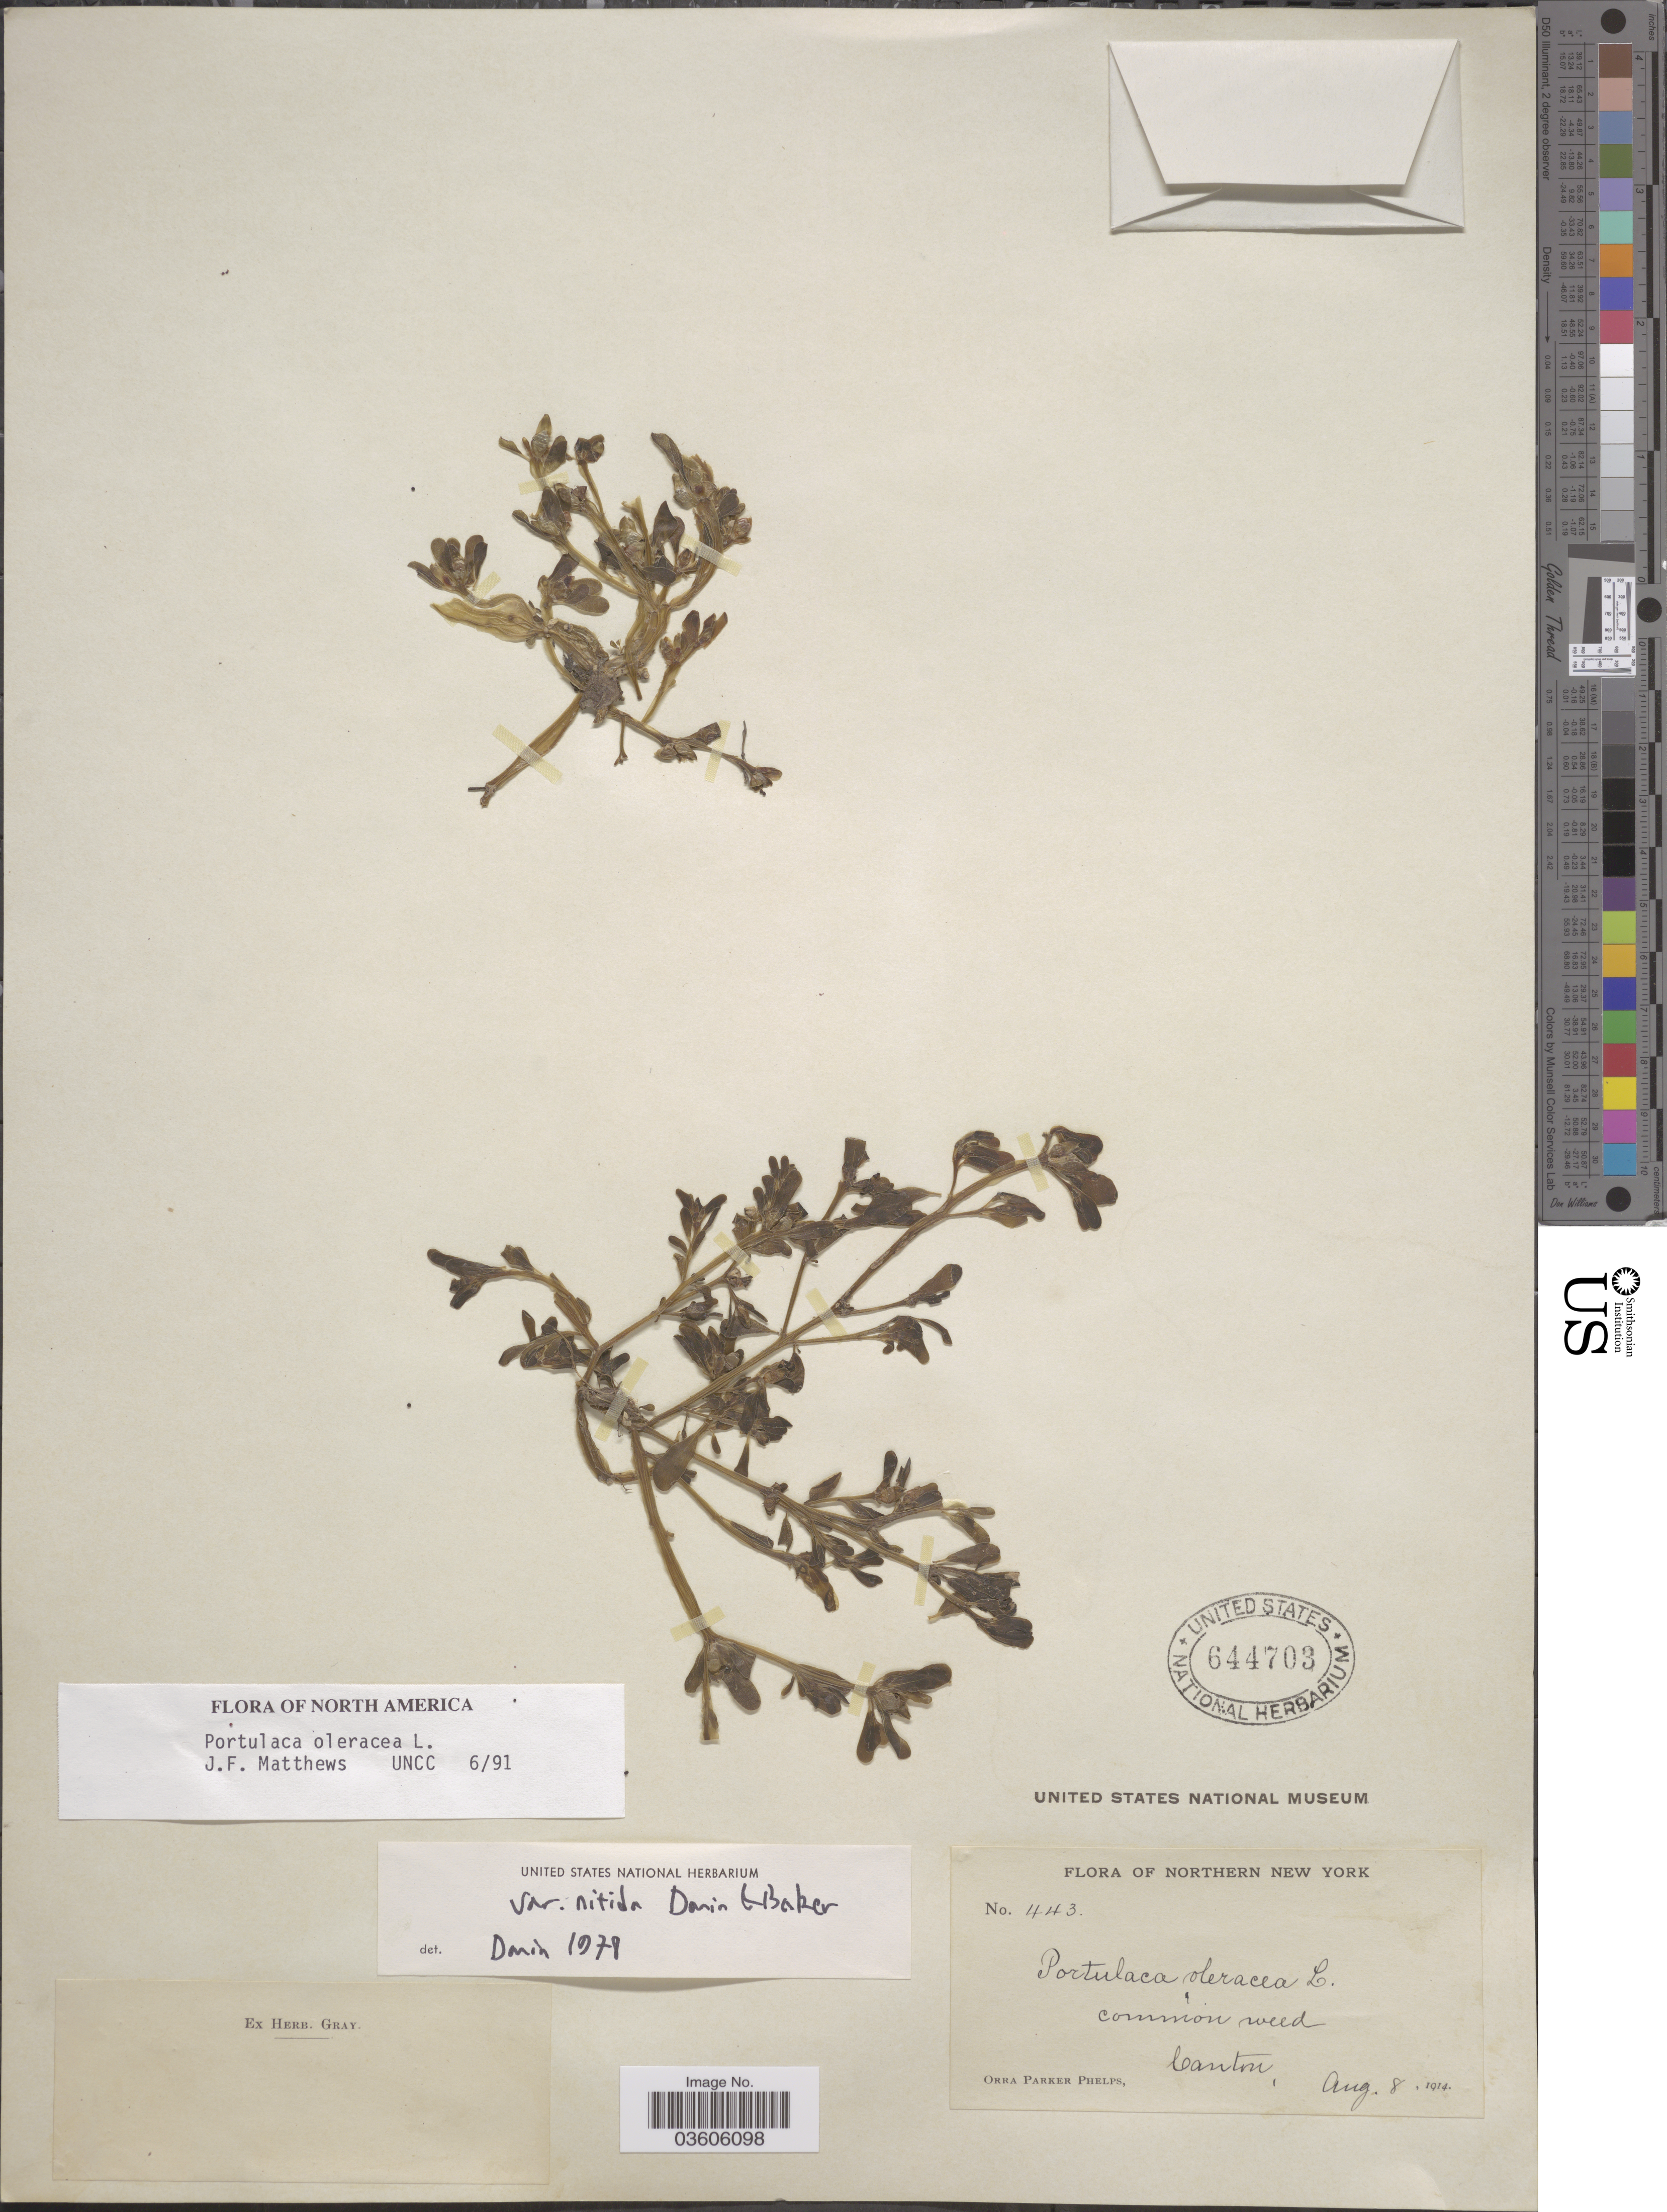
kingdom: Plantae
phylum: Tracheophyta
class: Magnoliopsida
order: Caryophyllales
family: Portulacaceae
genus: Portulaca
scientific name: Portulaca oleracea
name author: L.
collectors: O. P. Phelps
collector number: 443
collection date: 1914-08-08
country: United States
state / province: New York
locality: Northern New York. Canton.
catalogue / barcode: US 644703